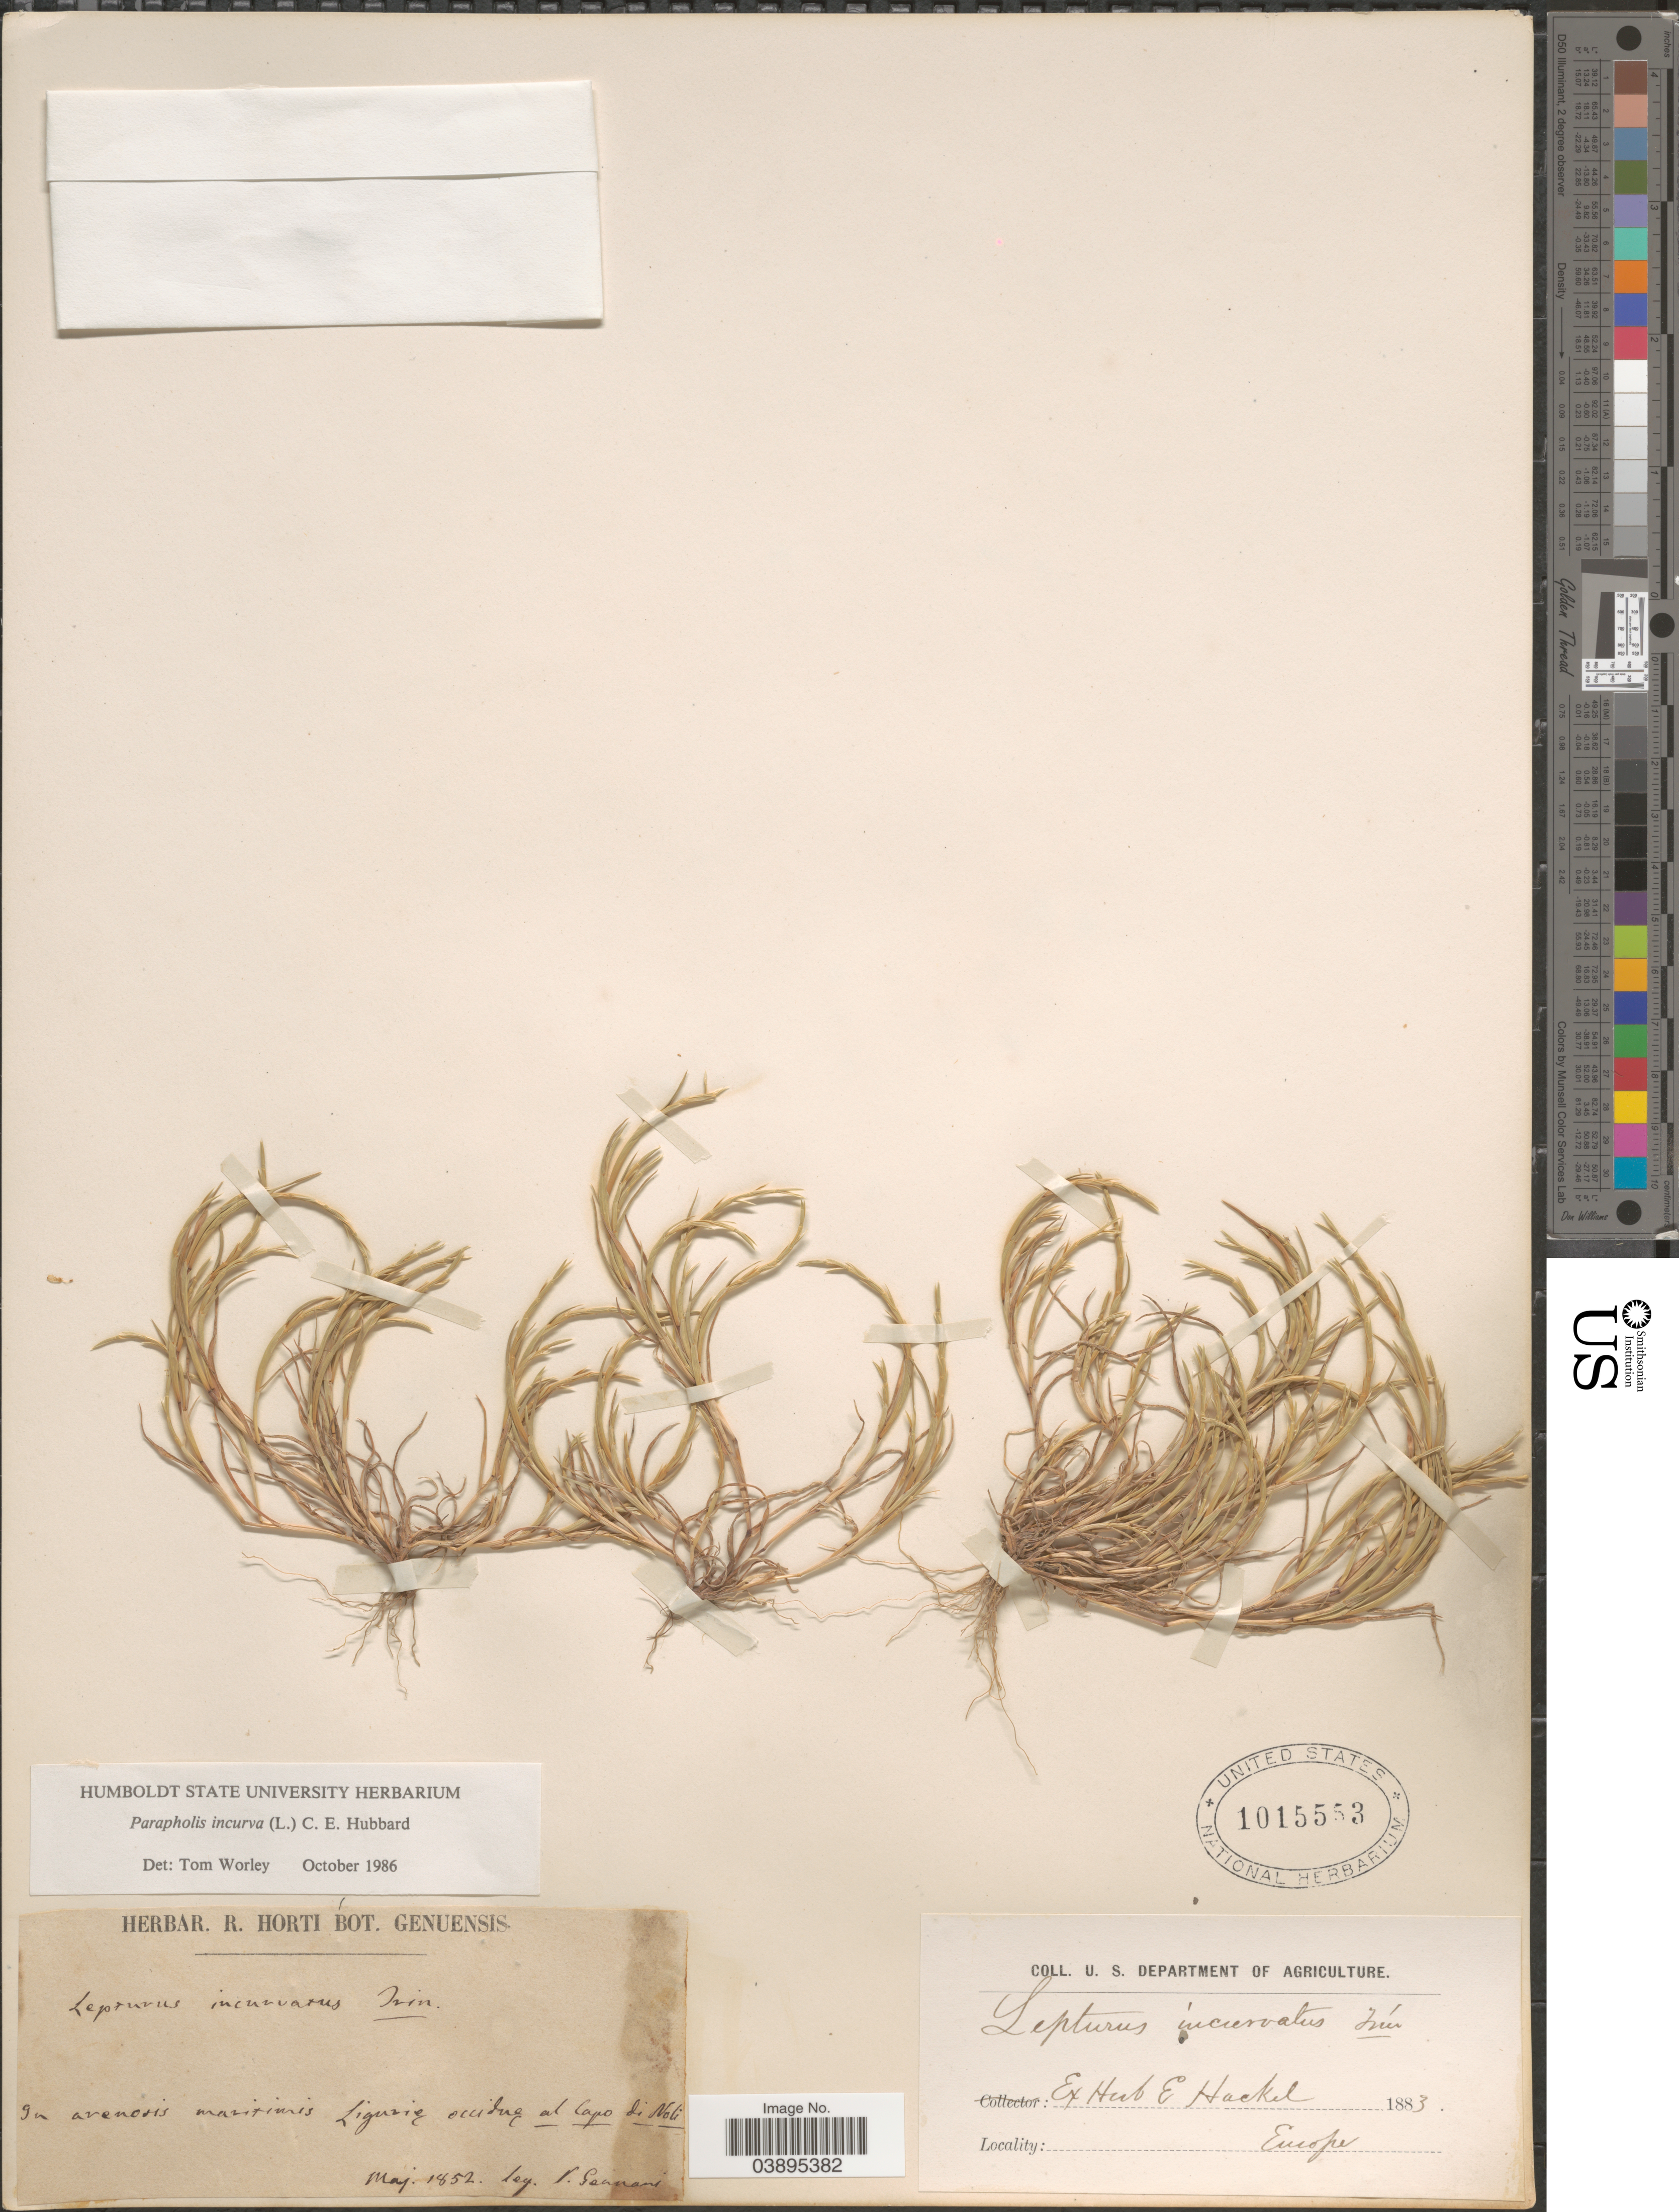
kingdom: Plantae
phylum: Tracheophyta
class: Liliopsida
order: Poales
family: Poaceae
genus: Parapholis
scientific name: Parapholis incurva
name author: (L.) C.E. Hubb.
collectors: V. Gennani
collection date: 1852-05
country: Italy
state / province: Liguria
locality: In arenosis maritimis Liguria occidue al lago di Noli.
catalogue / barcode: US 1015553